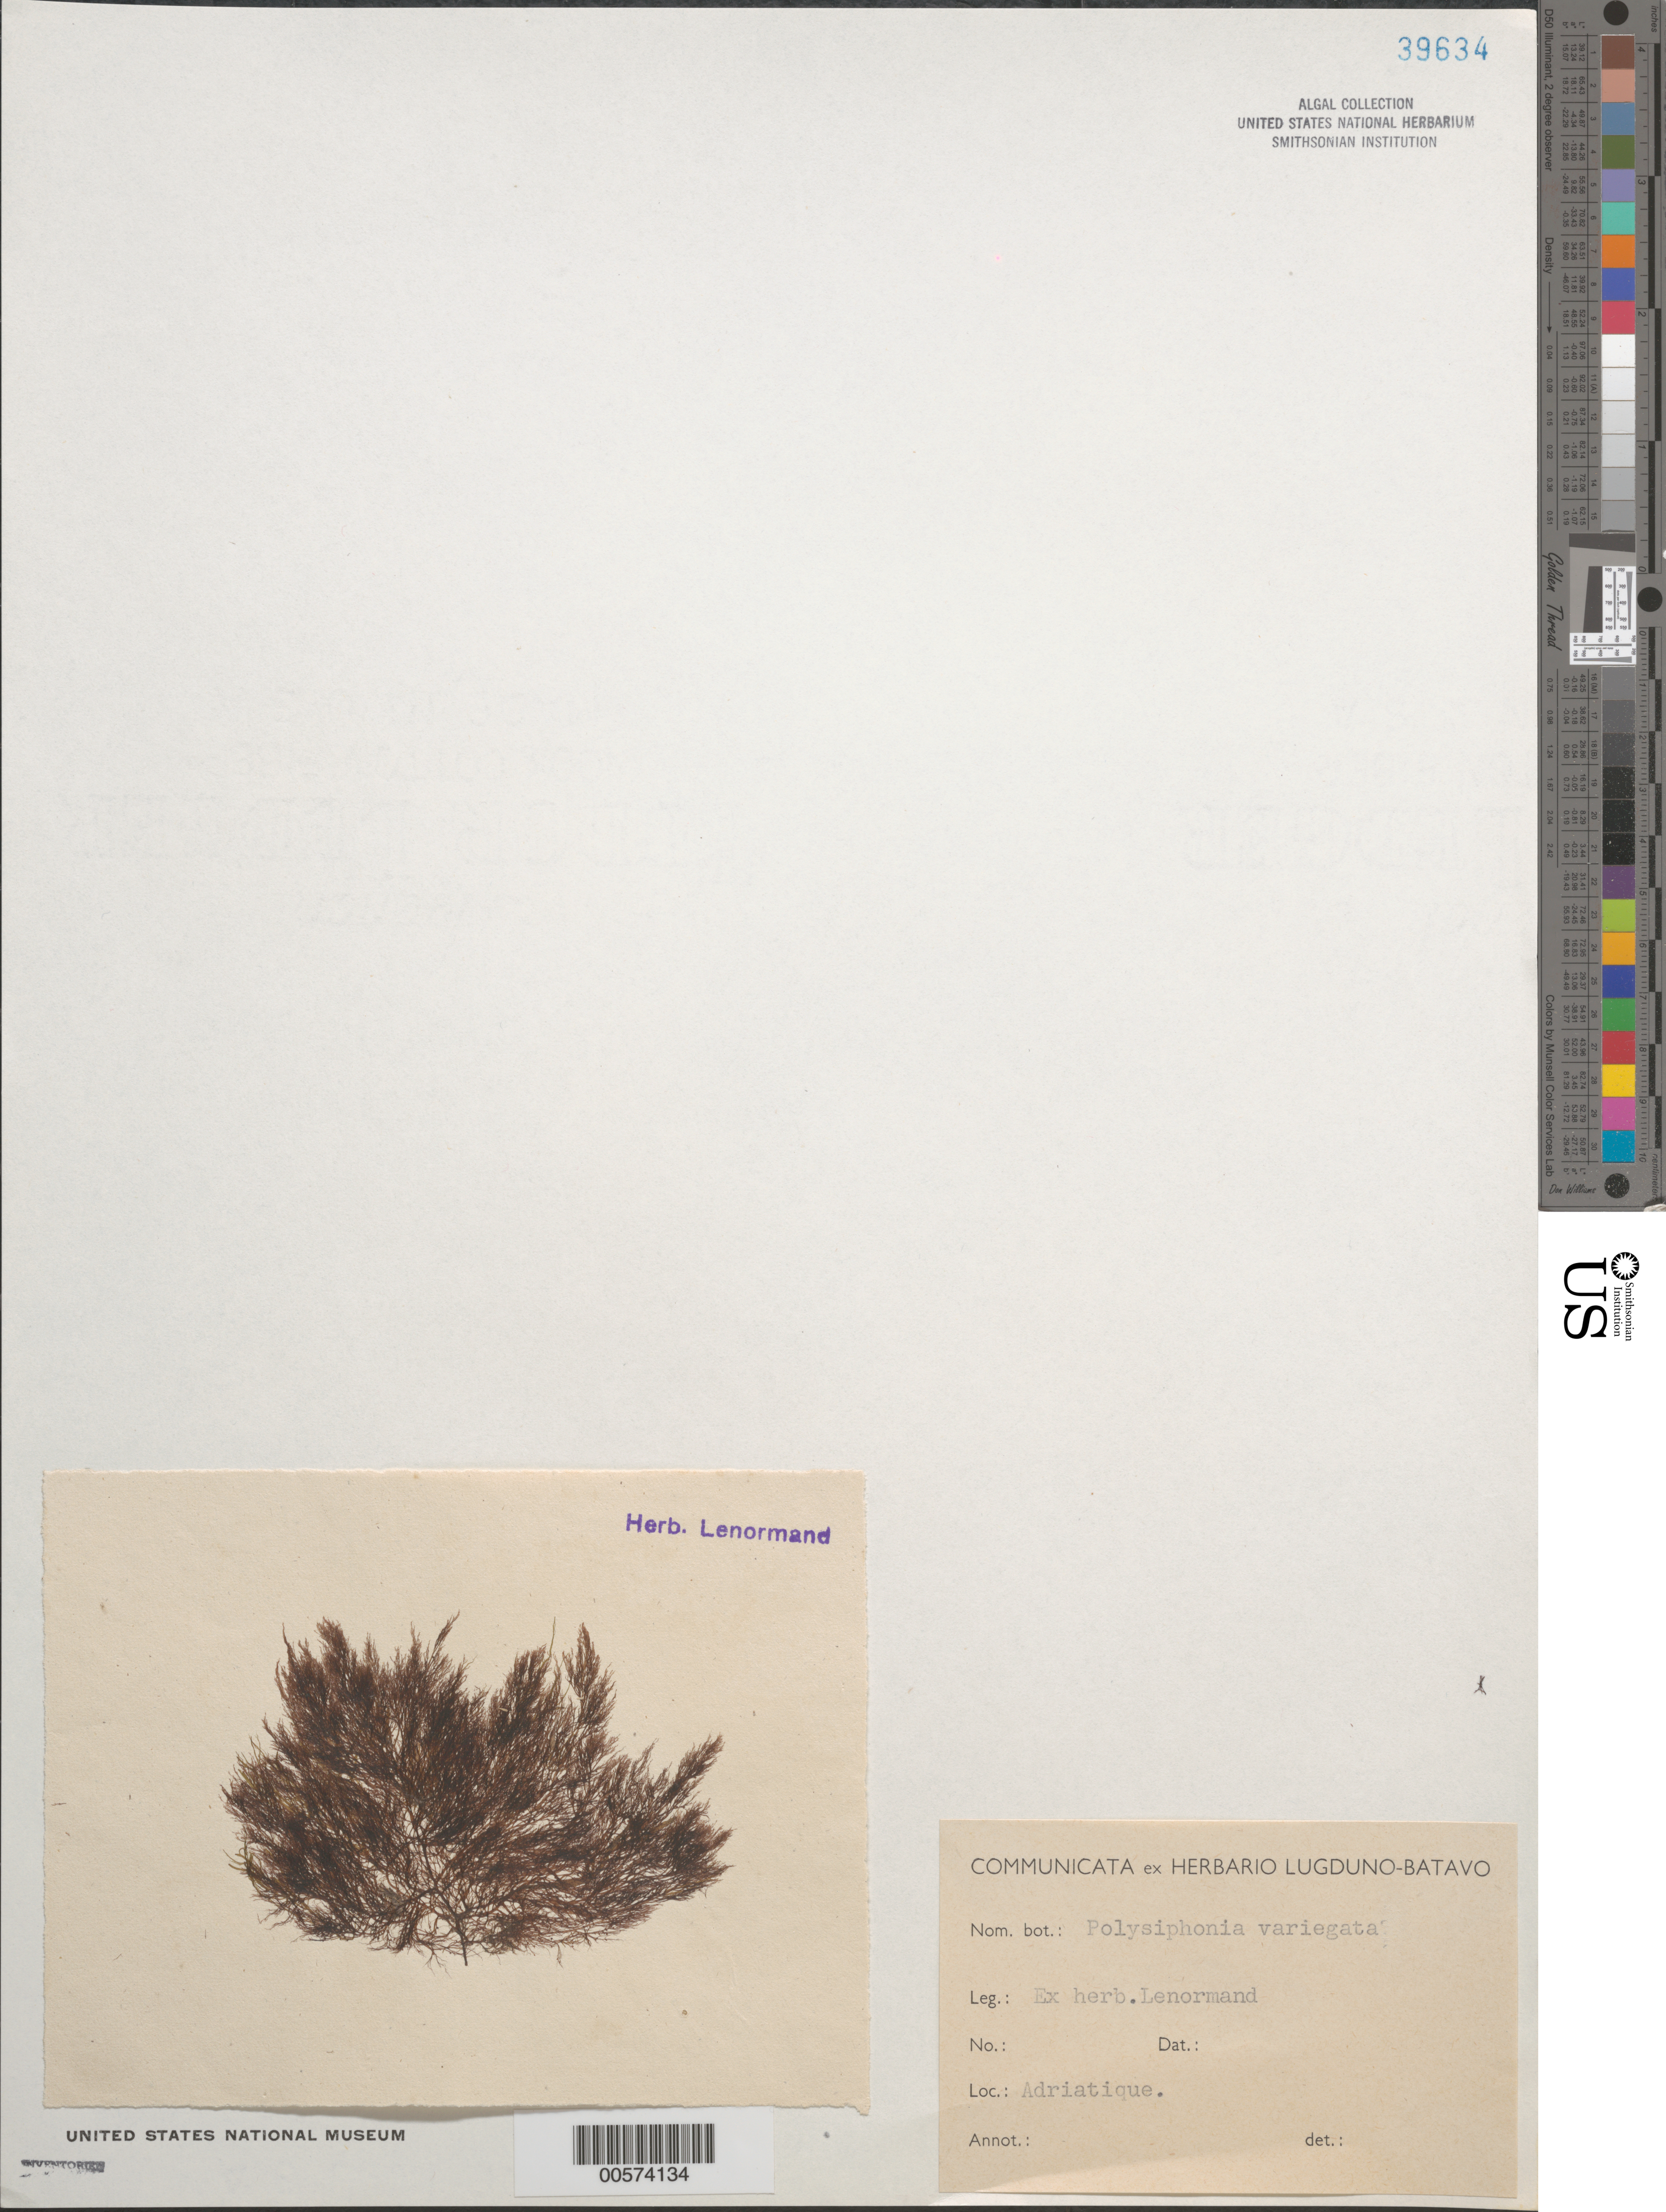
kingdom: Plantae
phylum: Rhodophyta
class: Florideophyceae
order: Ceramiales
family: Rhodomelaceae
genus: Carradoriella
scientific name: Carradoriella denudata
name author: (Dillwyn) Savoie & G.W. Saunders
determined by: Algae name updating Project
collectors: S. Lenormand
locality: Adriatic Sea (Adriatique)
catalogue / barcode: US 39634